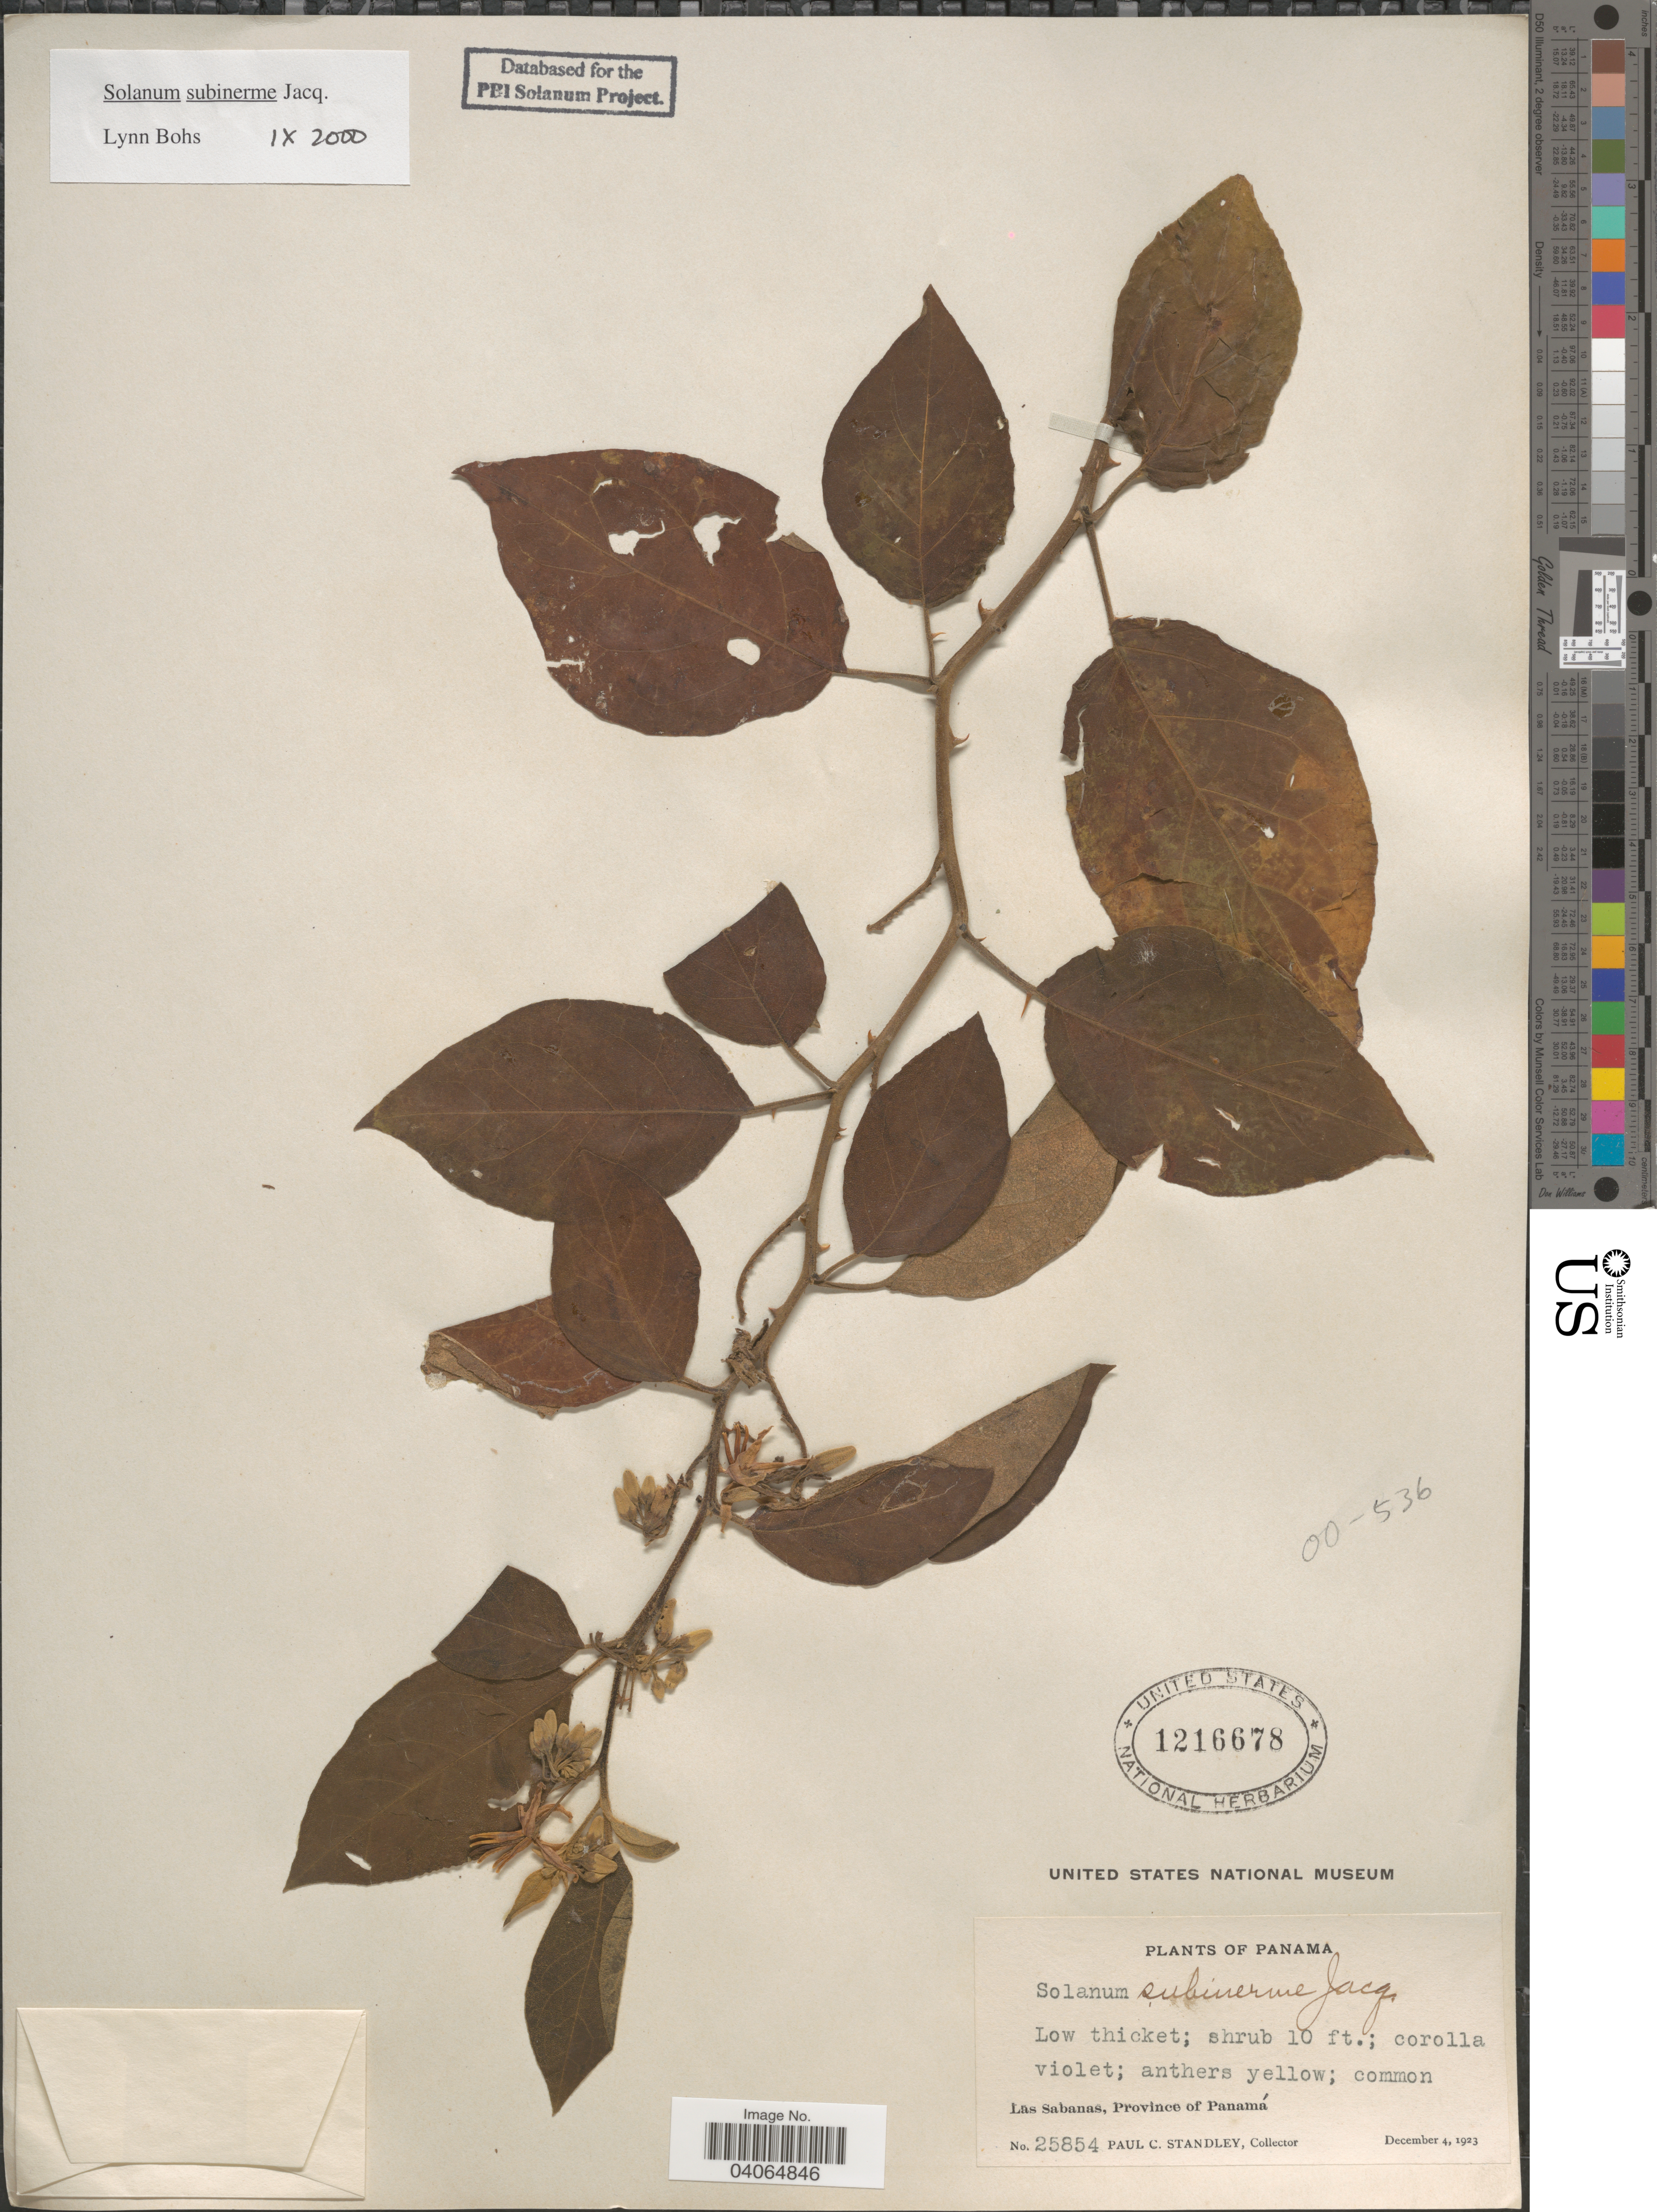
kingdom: Plantae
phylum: Tracheophyta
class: Magnoliopsida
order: Solanales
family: Solanaceae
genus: Solanum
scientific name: Solanum subinerme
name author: Jacq.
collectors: P. C. Standley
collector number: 25854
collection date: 1923-12-04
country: Panama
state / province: Panamá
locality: Low thicket. Las Sabanas.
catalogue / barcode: US 1216678